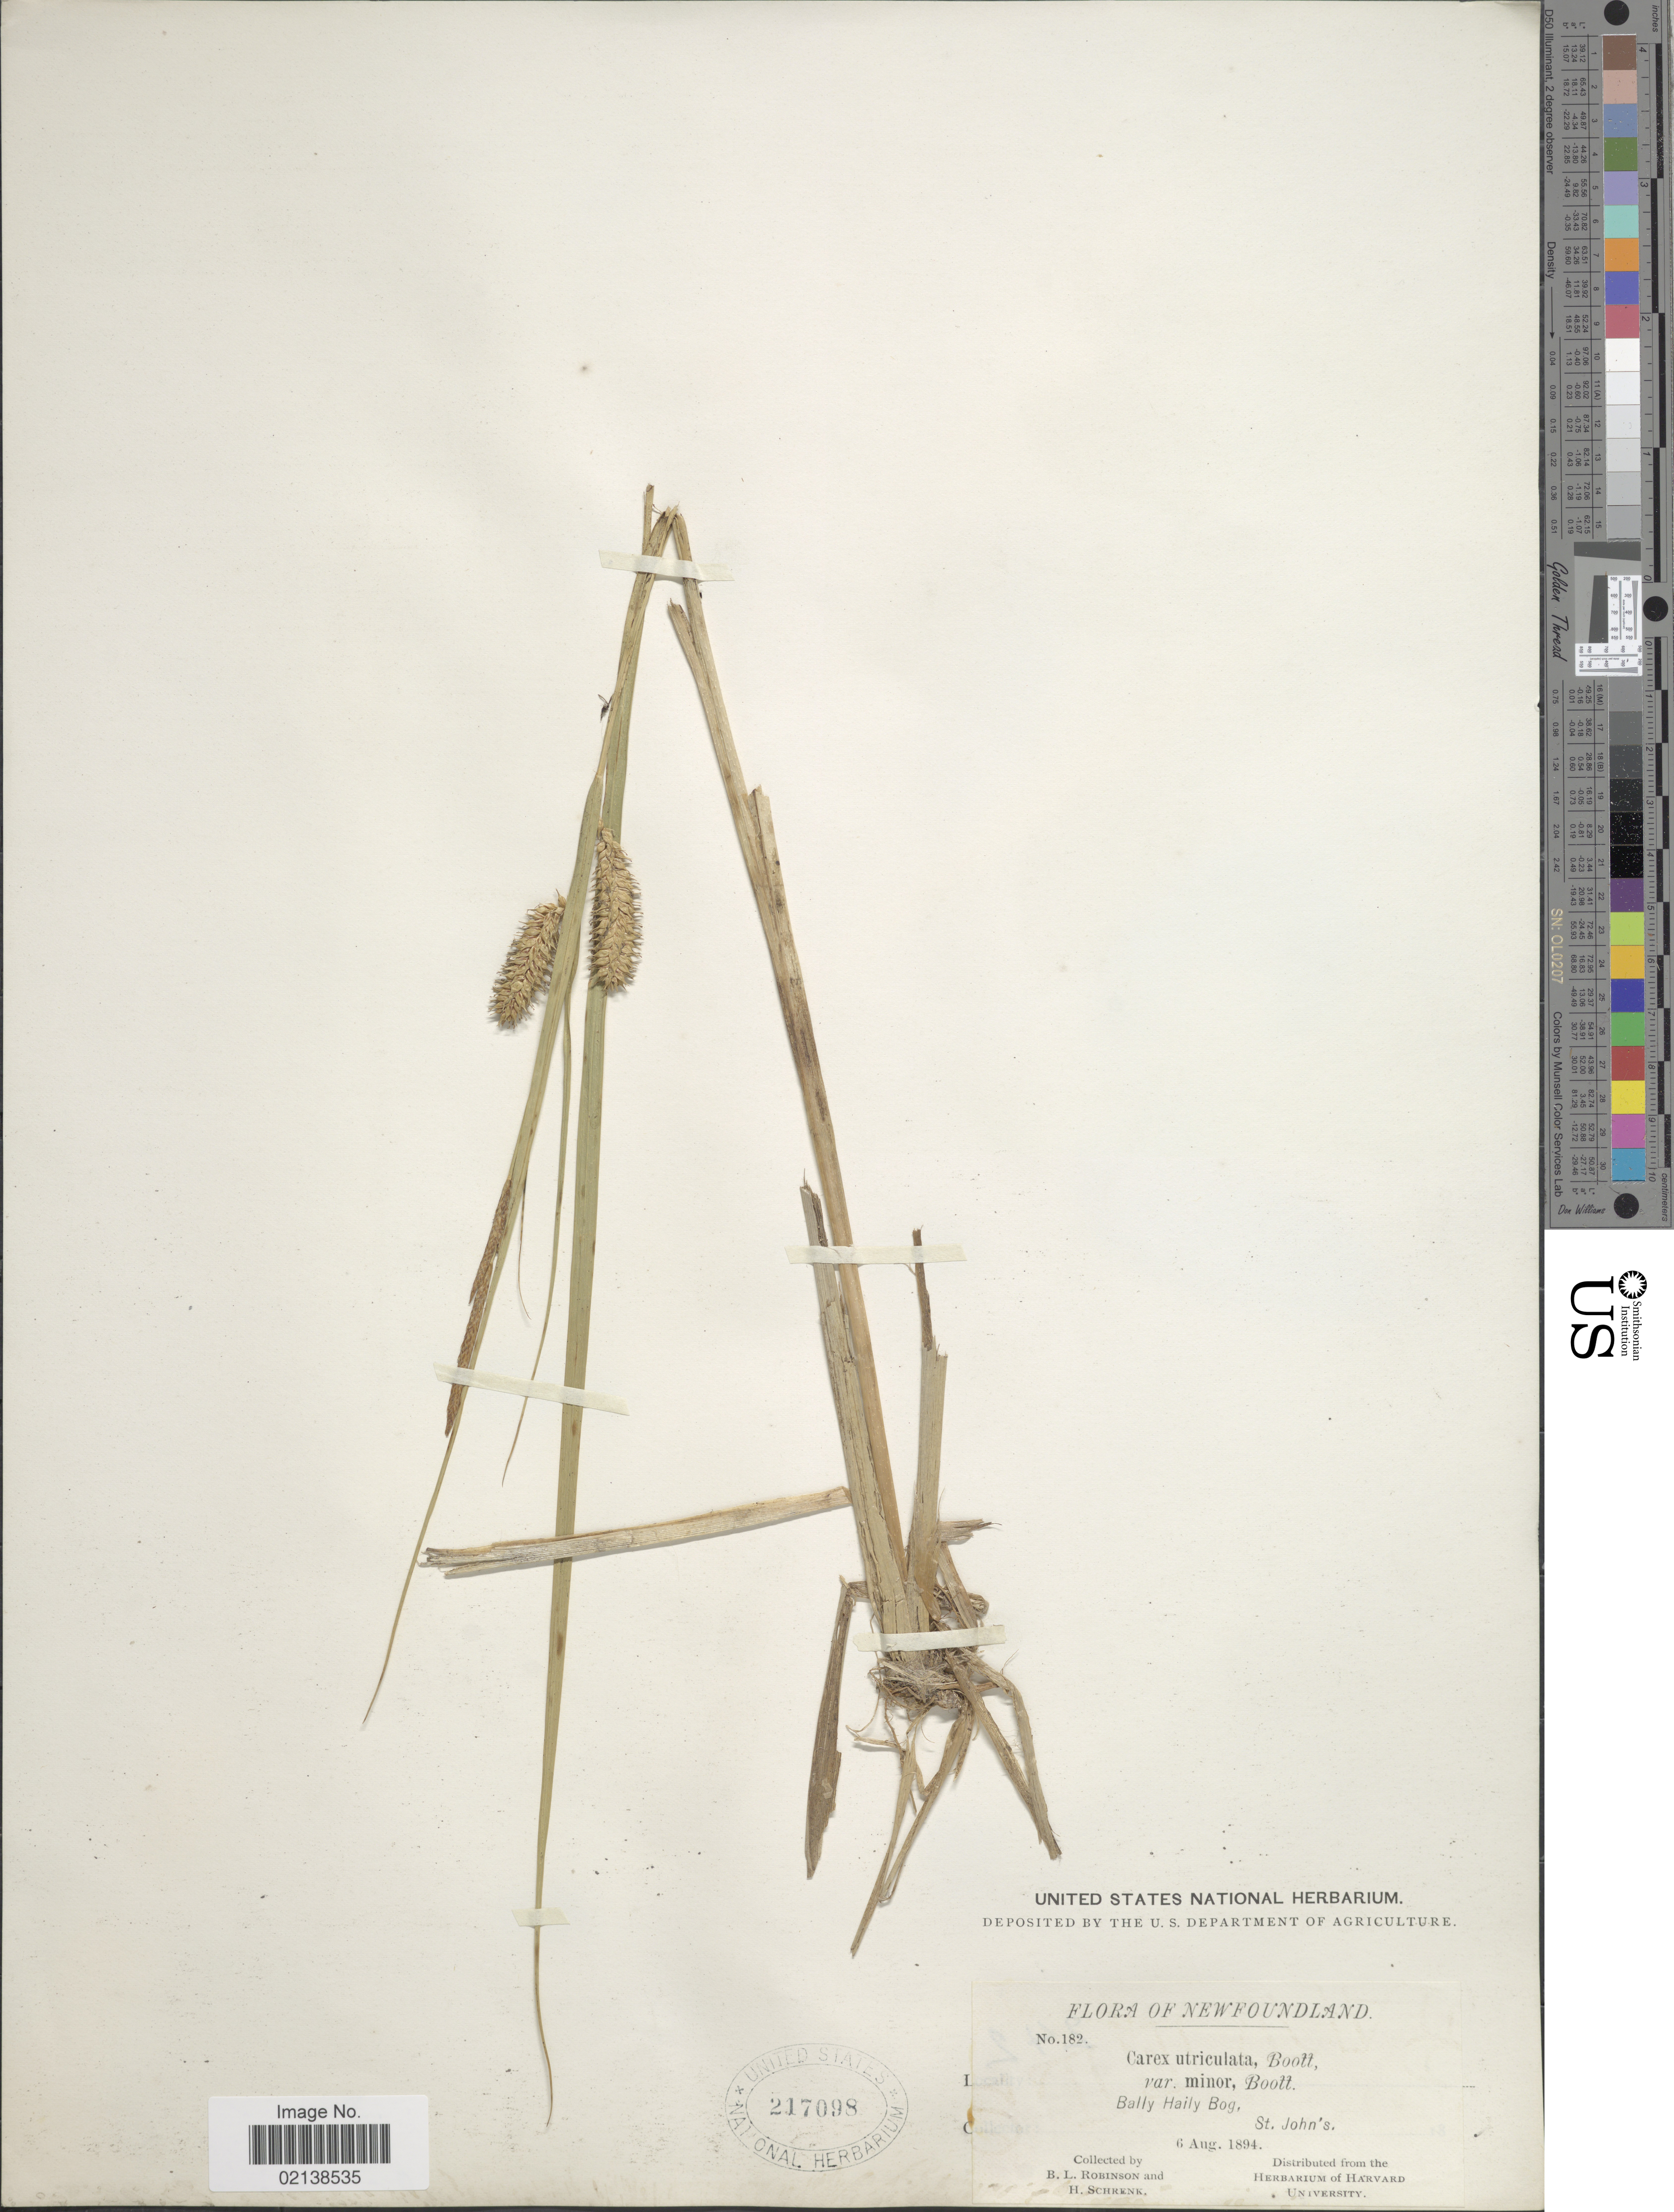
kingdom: Plantae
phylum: Tracheophyta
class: Liliopsida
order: Poales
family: Cyperaceae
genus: Carex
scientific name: Carex utriculata var. minor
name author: Boott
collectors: B. L. Robinson & H. v. Schrenk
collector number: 182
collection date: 1894-08-06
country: Canada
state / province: Newfoundland and Labrador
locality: Bally Haily Bog, St. John's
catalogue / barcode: US 217098